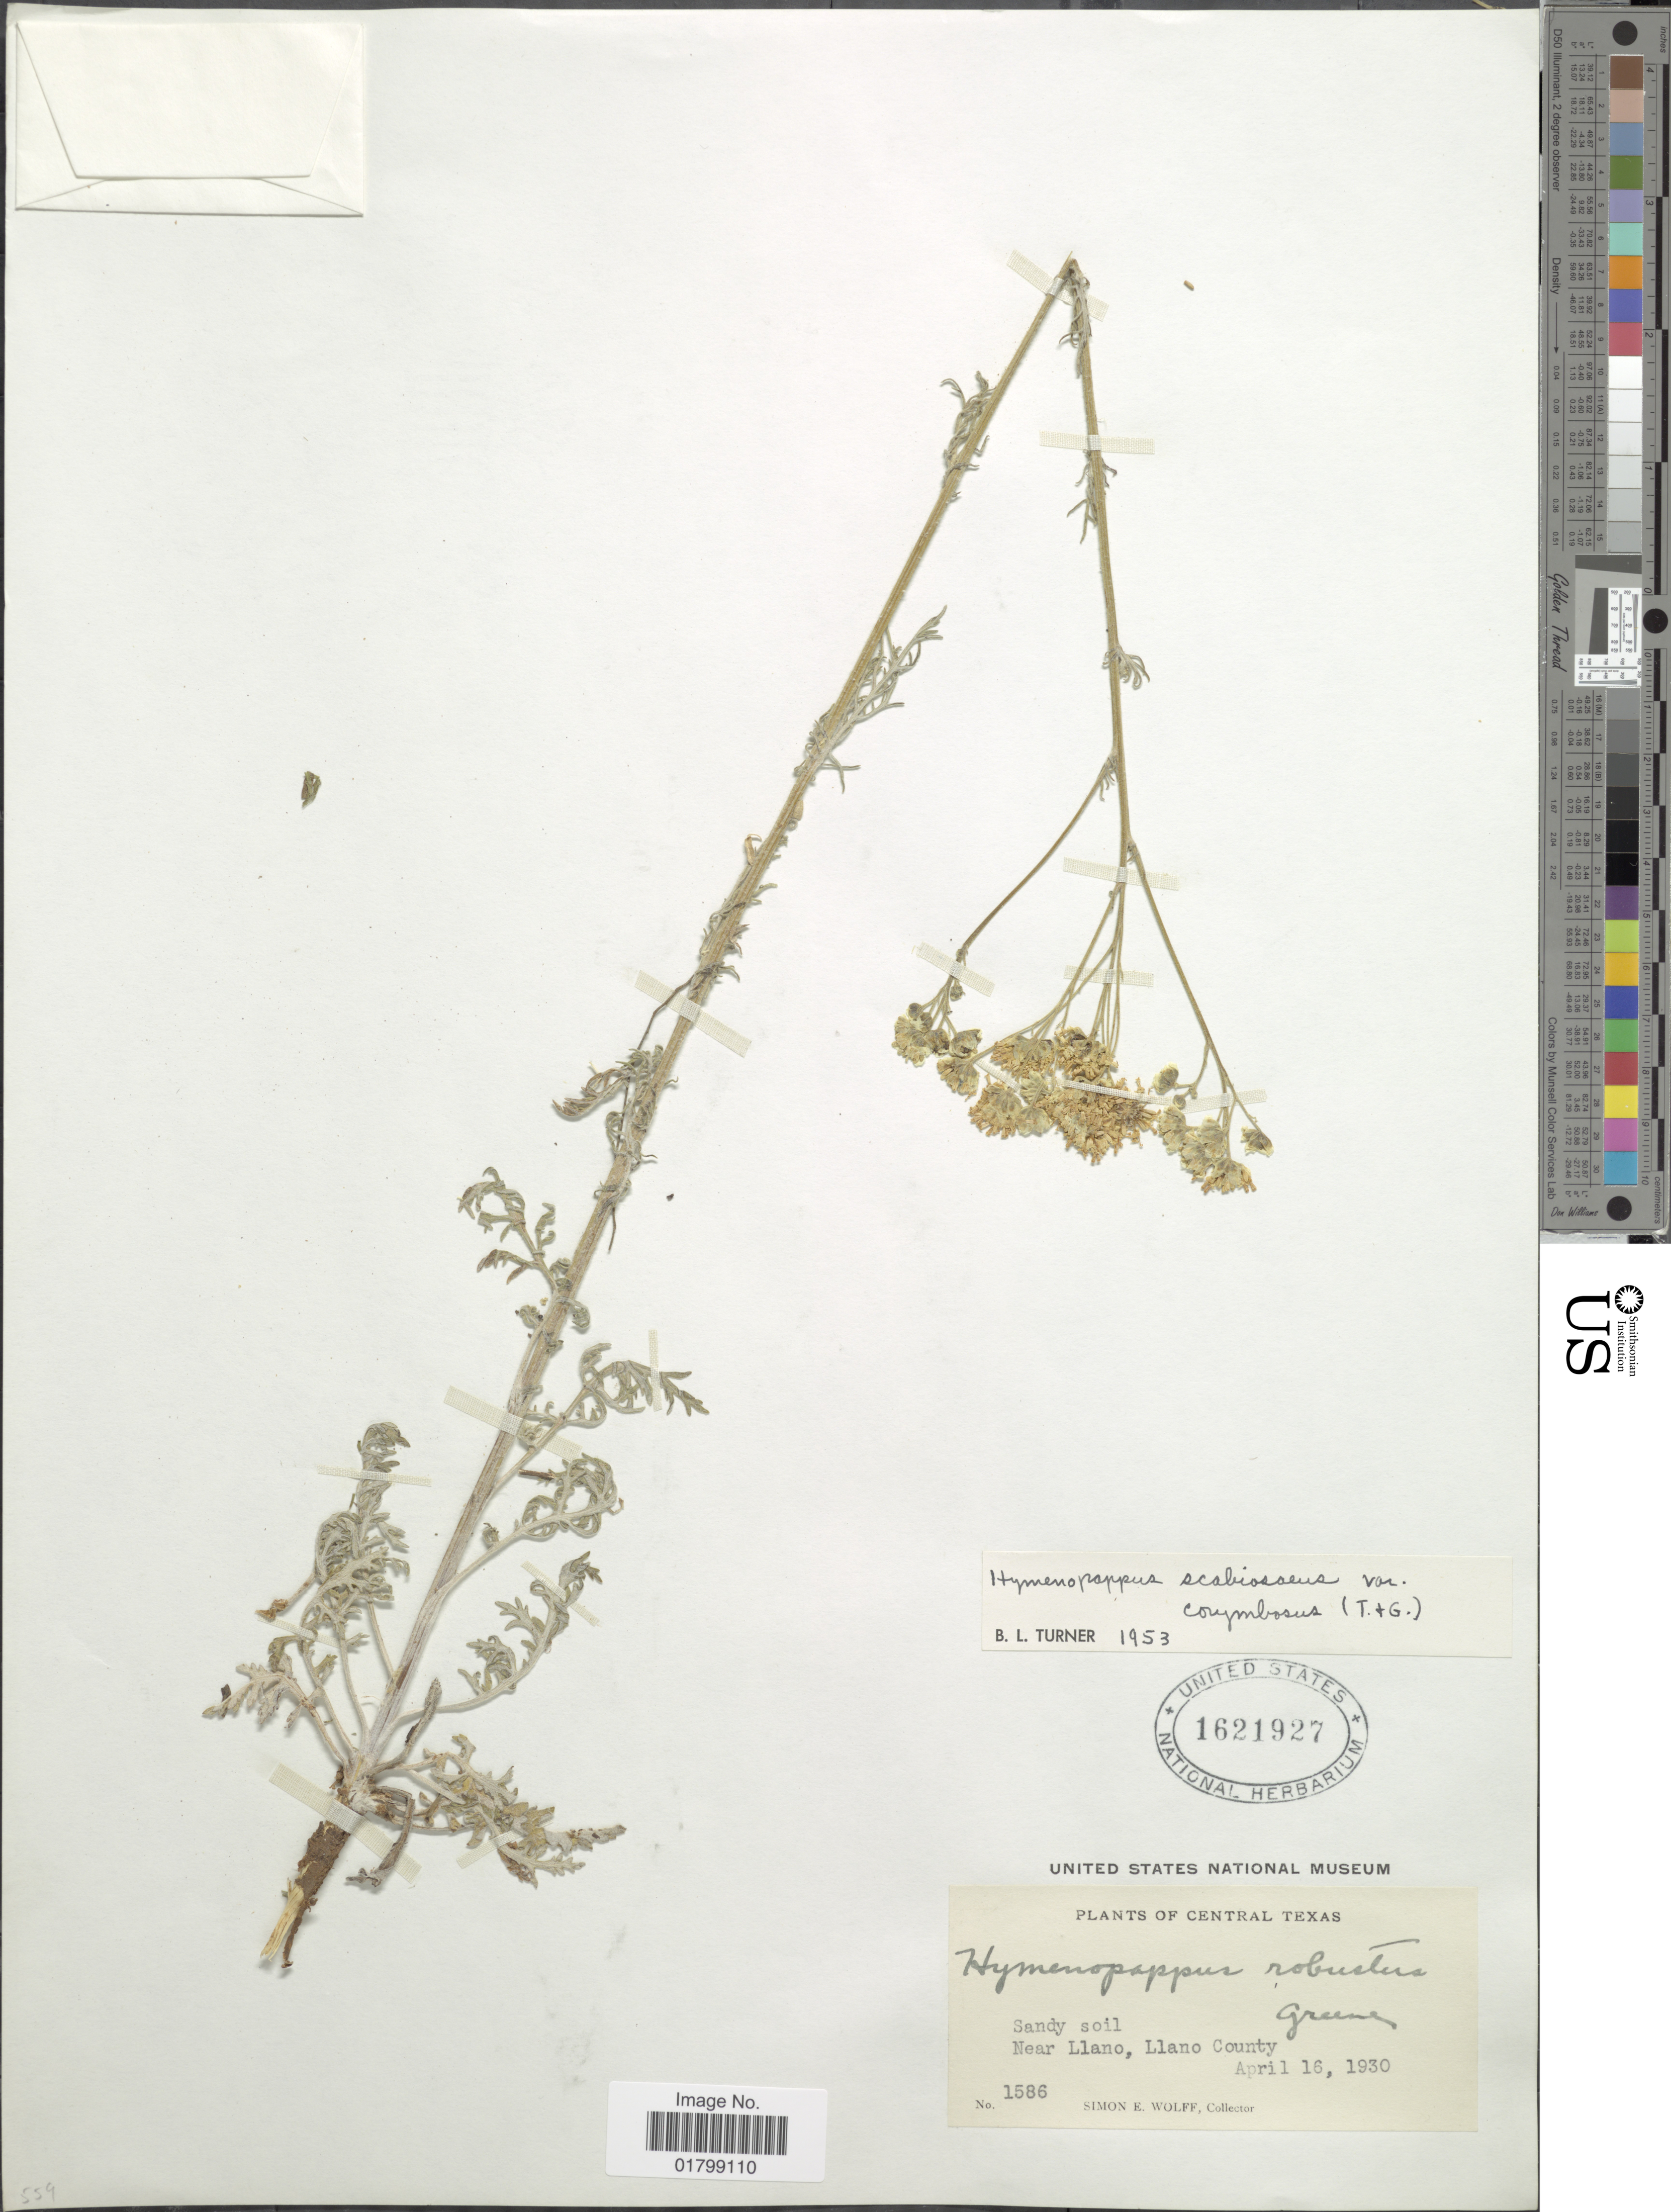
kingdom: Plantae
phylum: Tracheophyta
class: Magnoliopsida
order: Asterales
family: Asteraceae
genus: Hymenopappus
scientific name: Hymenopappus scabiosaeus var. corymbosus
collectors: S. E. Wolff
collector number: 1586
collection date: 1930-04-16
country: United States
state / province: Texas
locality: Central Texas, Near Llano, Llano County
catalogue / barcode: US 1621927